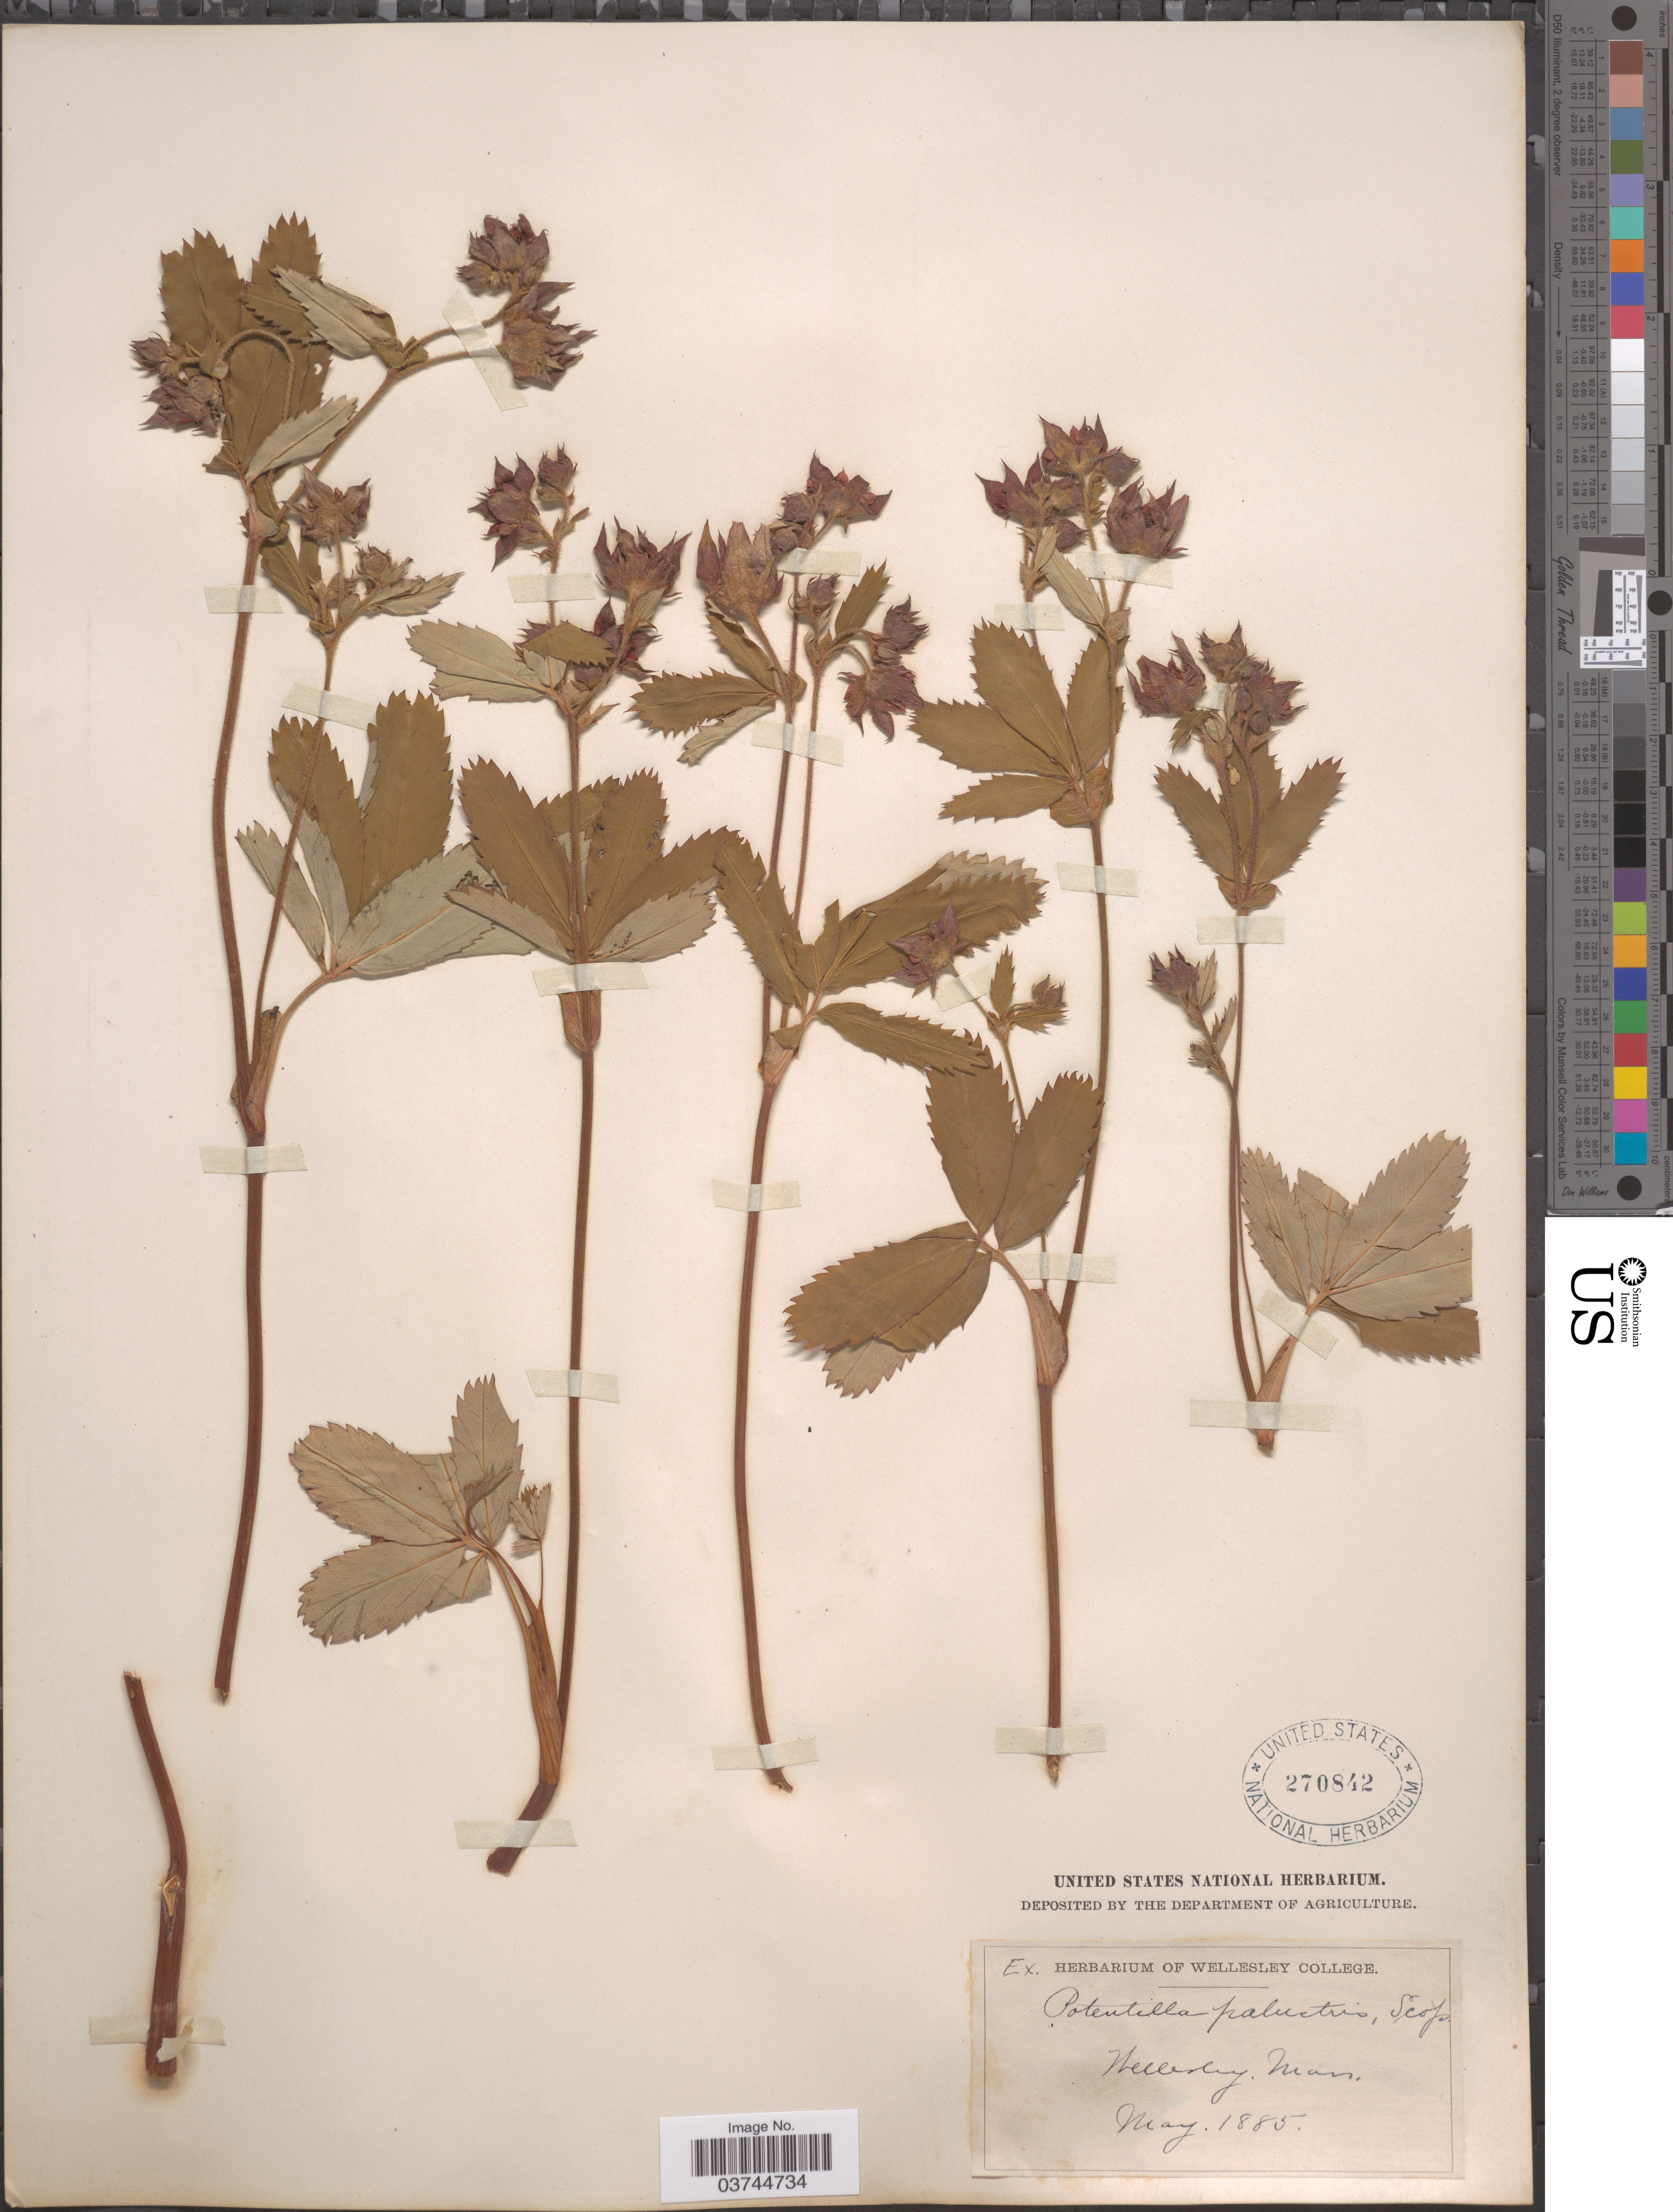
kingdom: Plantae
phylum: Tracheophyta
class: Magnoliopsida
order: Rosales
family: Rosaceae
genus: Comarum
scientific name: Comarum palustre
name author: L.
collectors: ex herb. Wellesley College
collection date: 1885-05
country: United States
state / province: Massachusetts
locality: Wellesley.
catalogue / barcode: US 270842